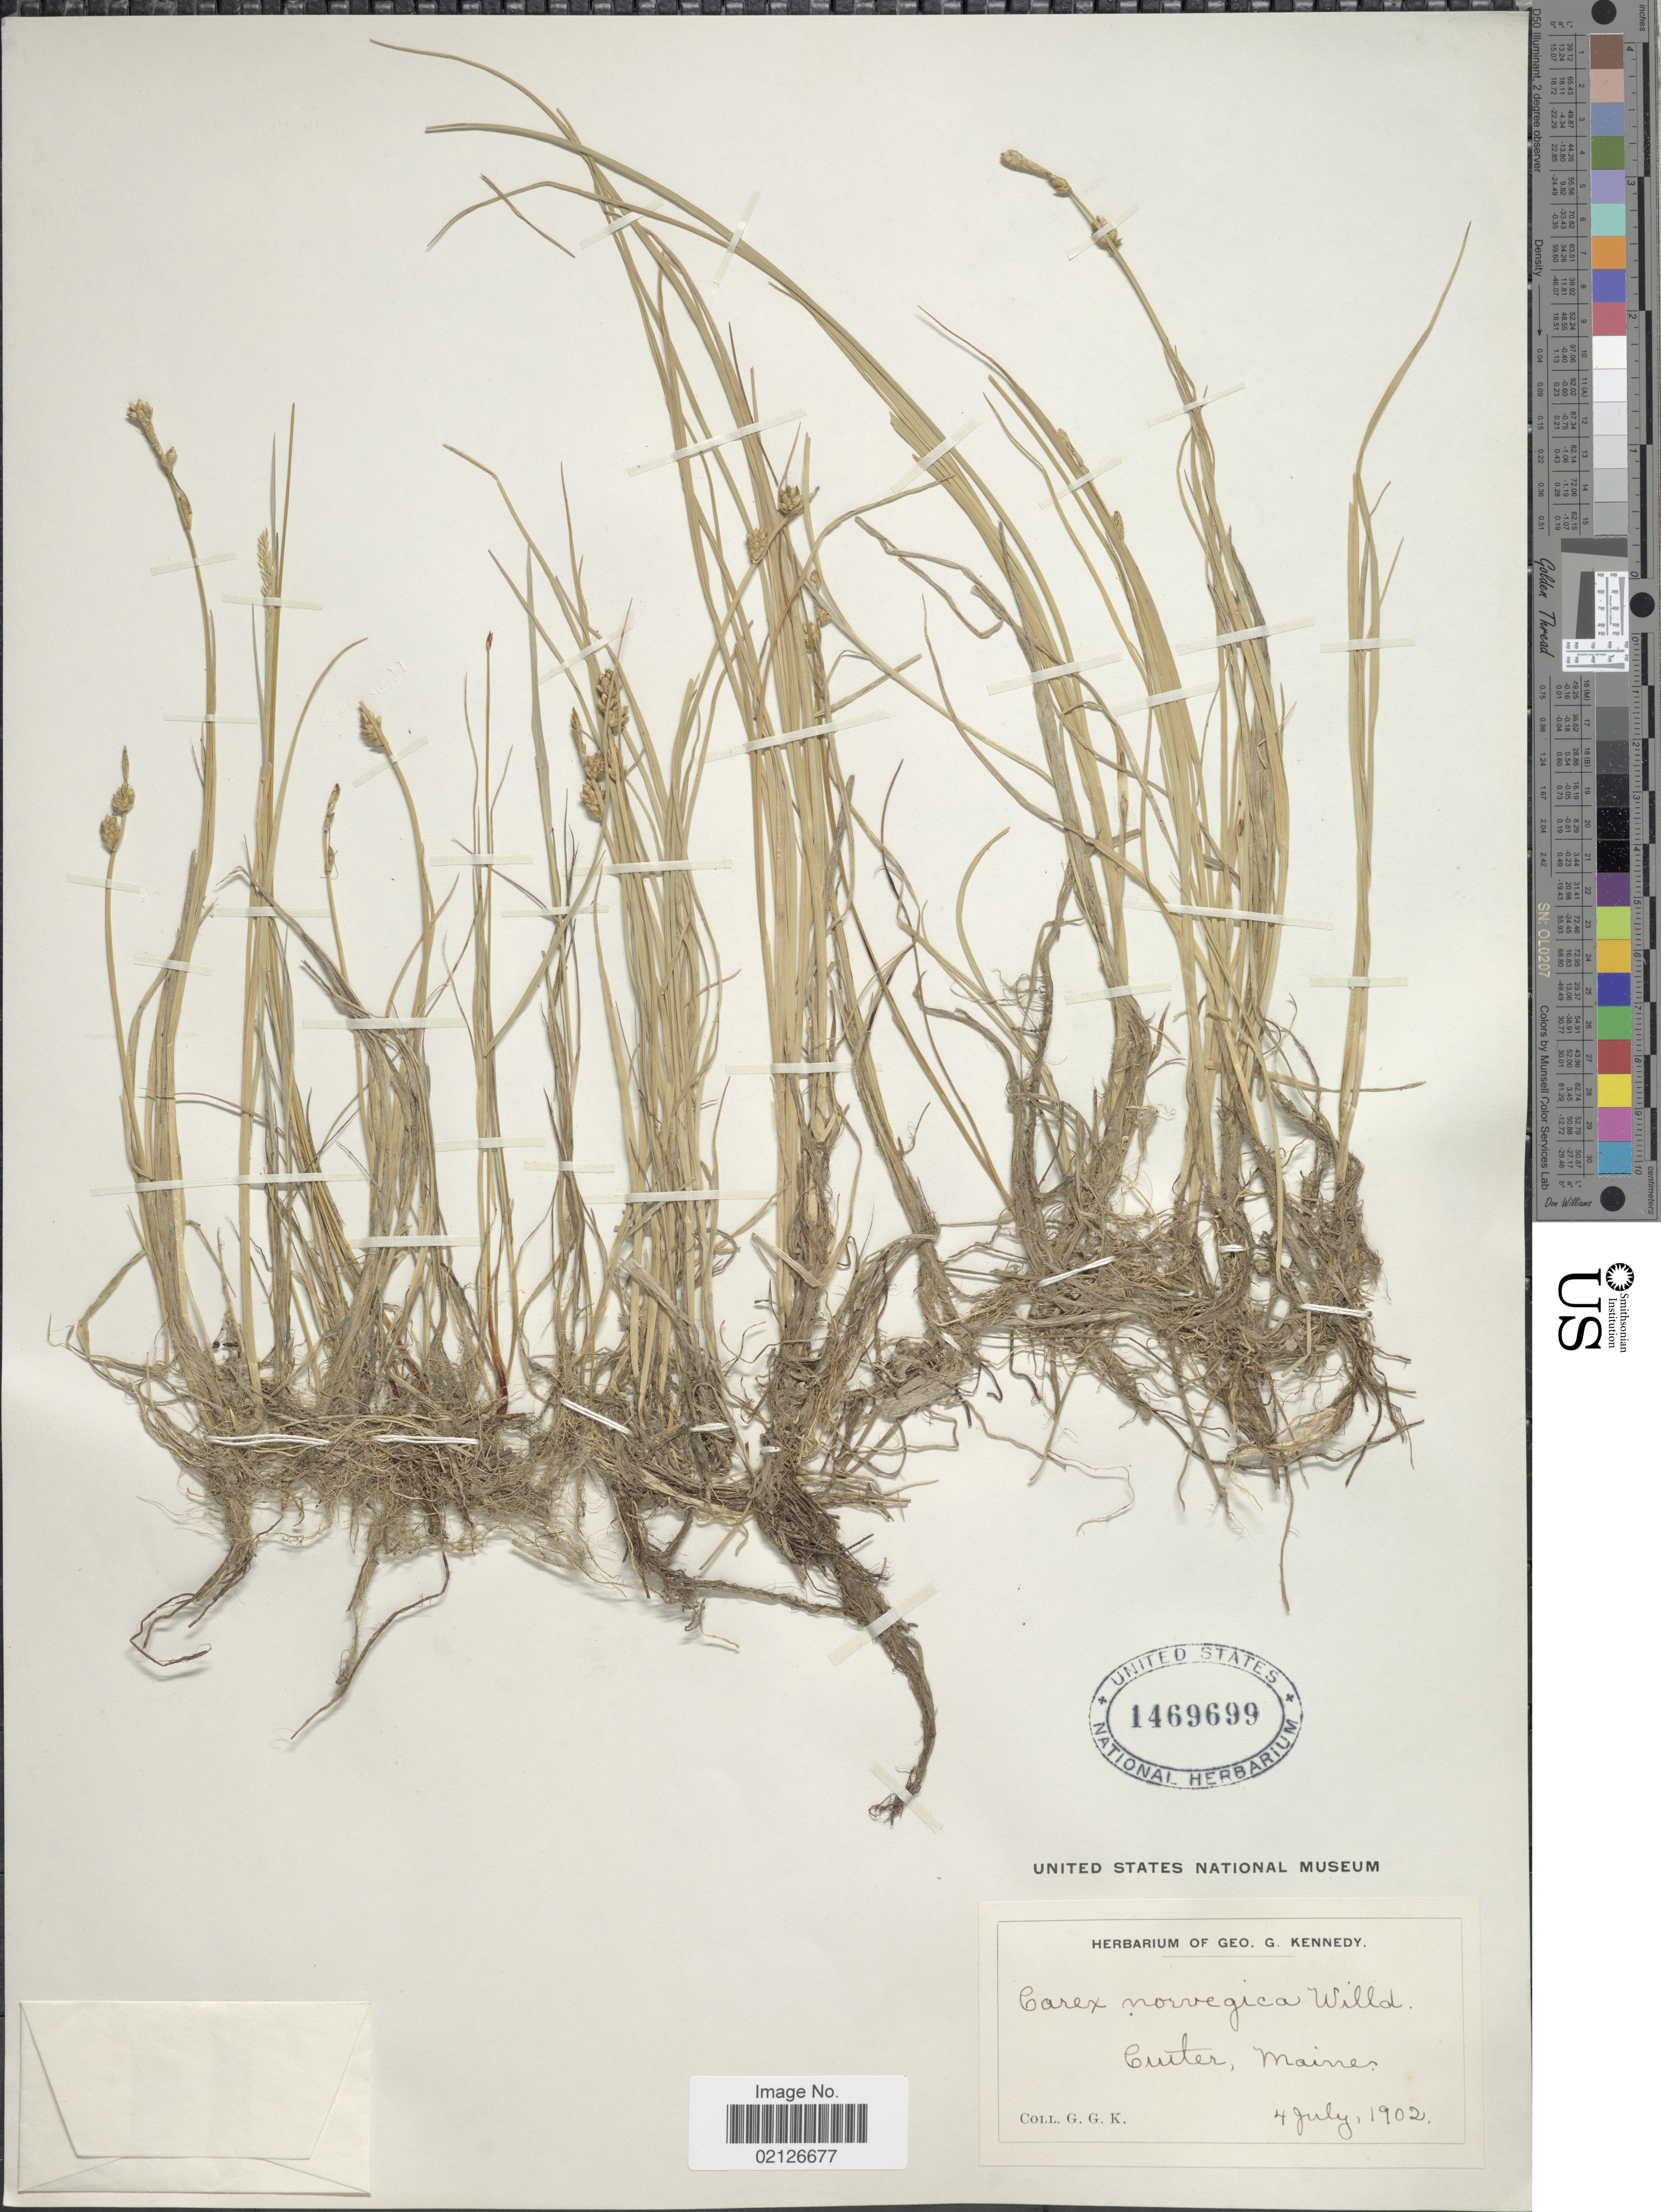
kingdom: Plantae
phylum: Tracheophyta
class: Liliopsida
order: Poales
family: Cyperaceae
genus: Carex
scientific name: Carex norvegica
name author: Retz.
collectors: G. Kennedy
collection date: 1902-07-04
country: United States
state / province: Maine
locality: Center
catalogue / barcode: US 1469699